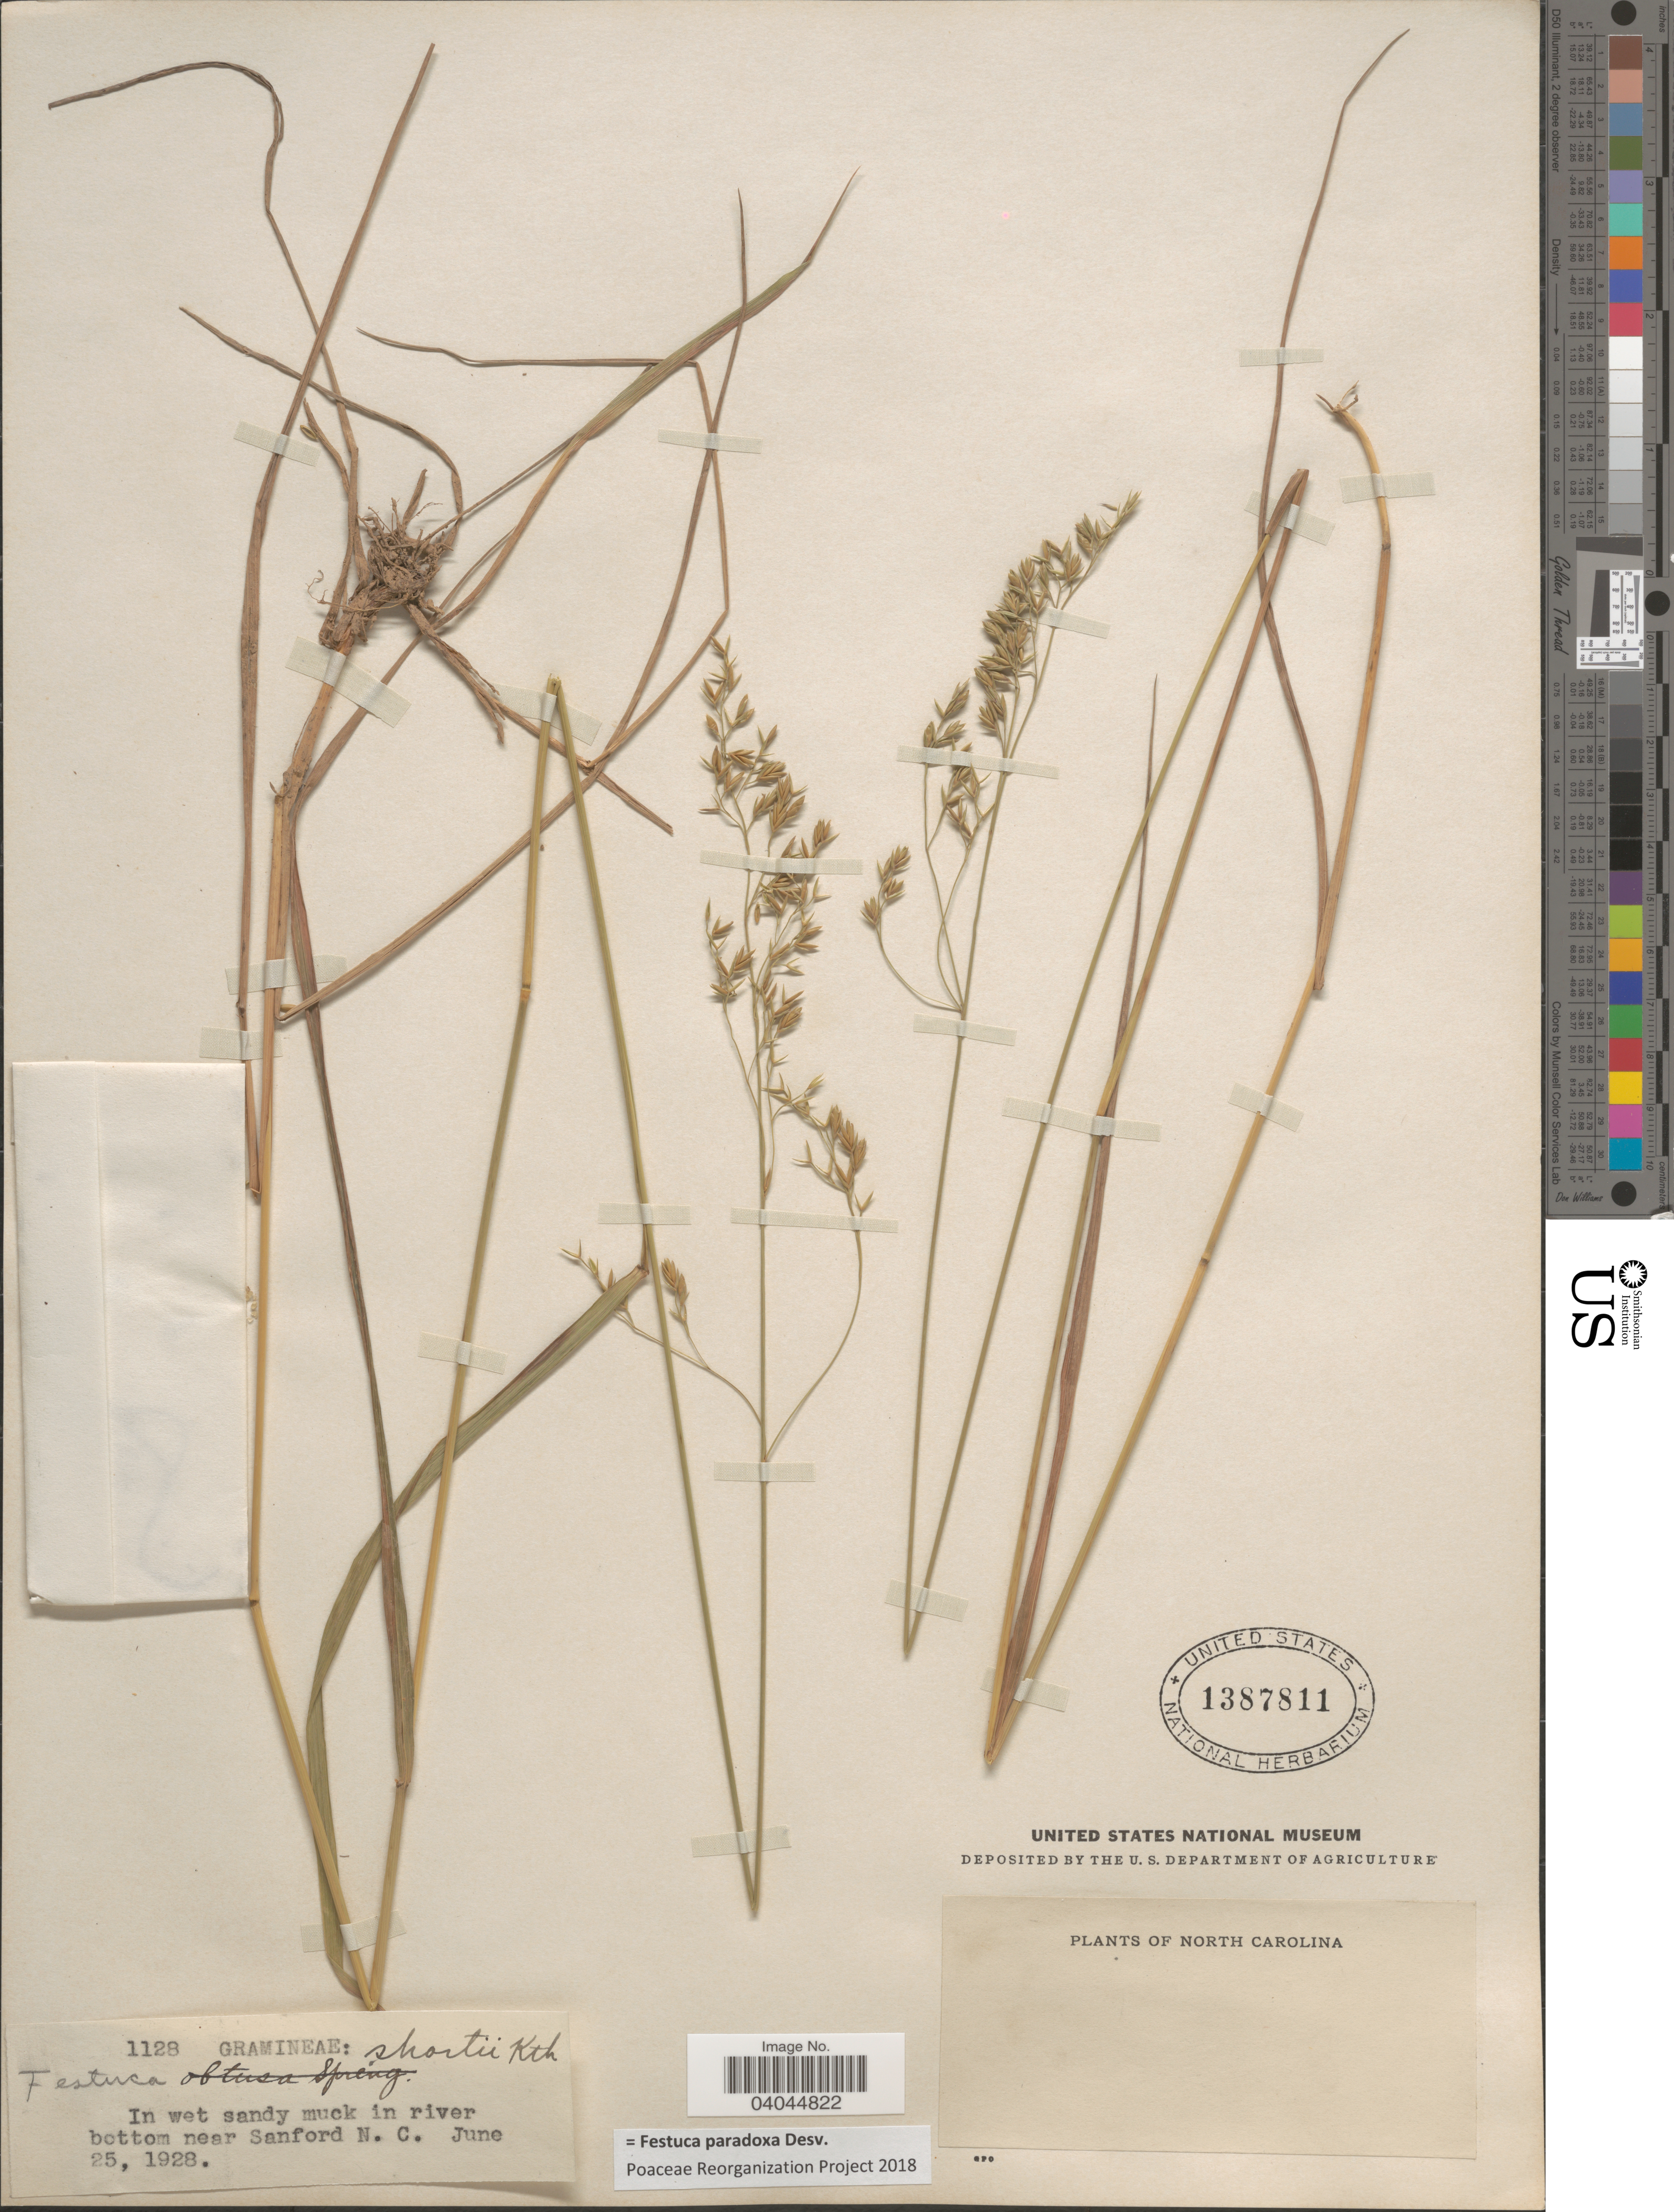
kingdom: Plantae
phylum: Tracheophyta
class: Liliopsida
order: Poales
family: Poaceae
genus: Festuca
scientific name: Festuca paradoxa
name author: Desv.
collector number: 1128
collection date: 1928-06-25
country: United States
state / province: North Carolina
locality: In wet sandy muck in river bottom near Sanford.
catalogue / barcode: US 1387811